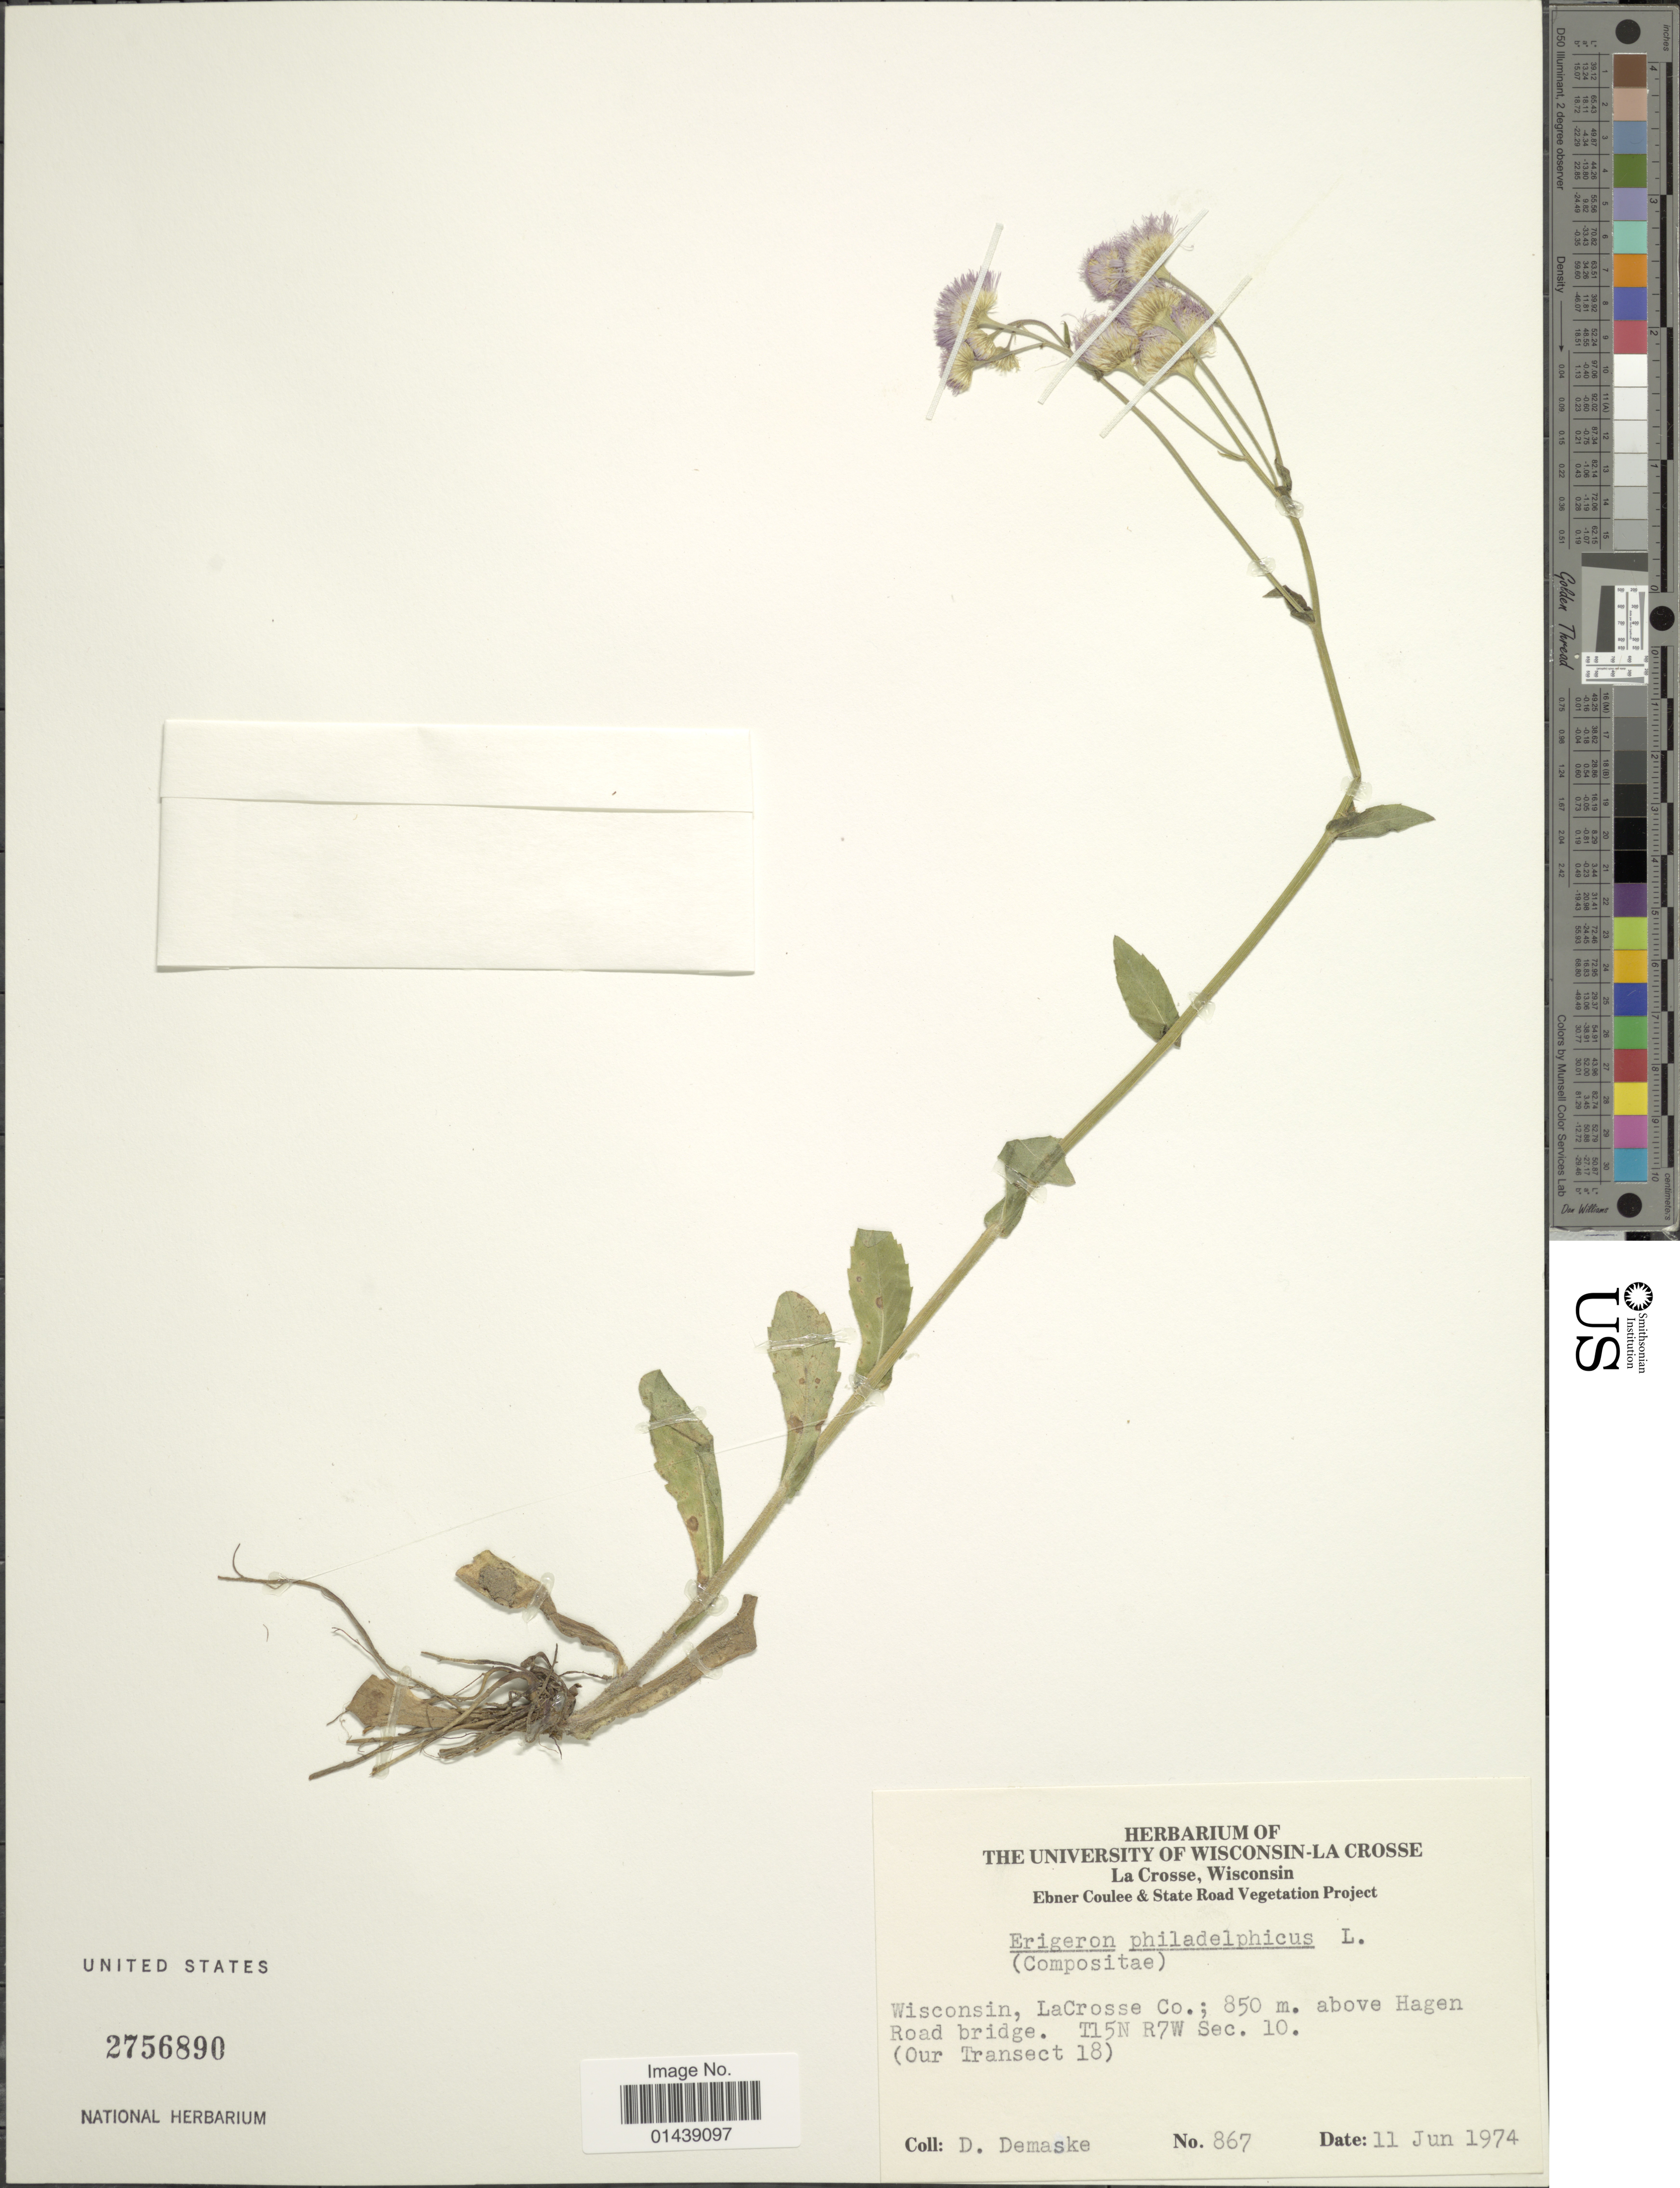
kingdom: Plantae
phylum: Tracheophyta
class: Magnoliopsida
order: Asterales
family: Asteraceae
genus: Erigeron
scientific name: Erigeron philadelphicus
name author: L.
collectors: D. Demaske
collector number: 867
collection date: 1974-06-11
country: United States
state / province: Wisconsin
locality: LaCrosse Co.; 850 m. above Hagen Road bridge. T15N R7W Sec. 10. (Our Transect 18)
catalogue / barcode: US 2756890